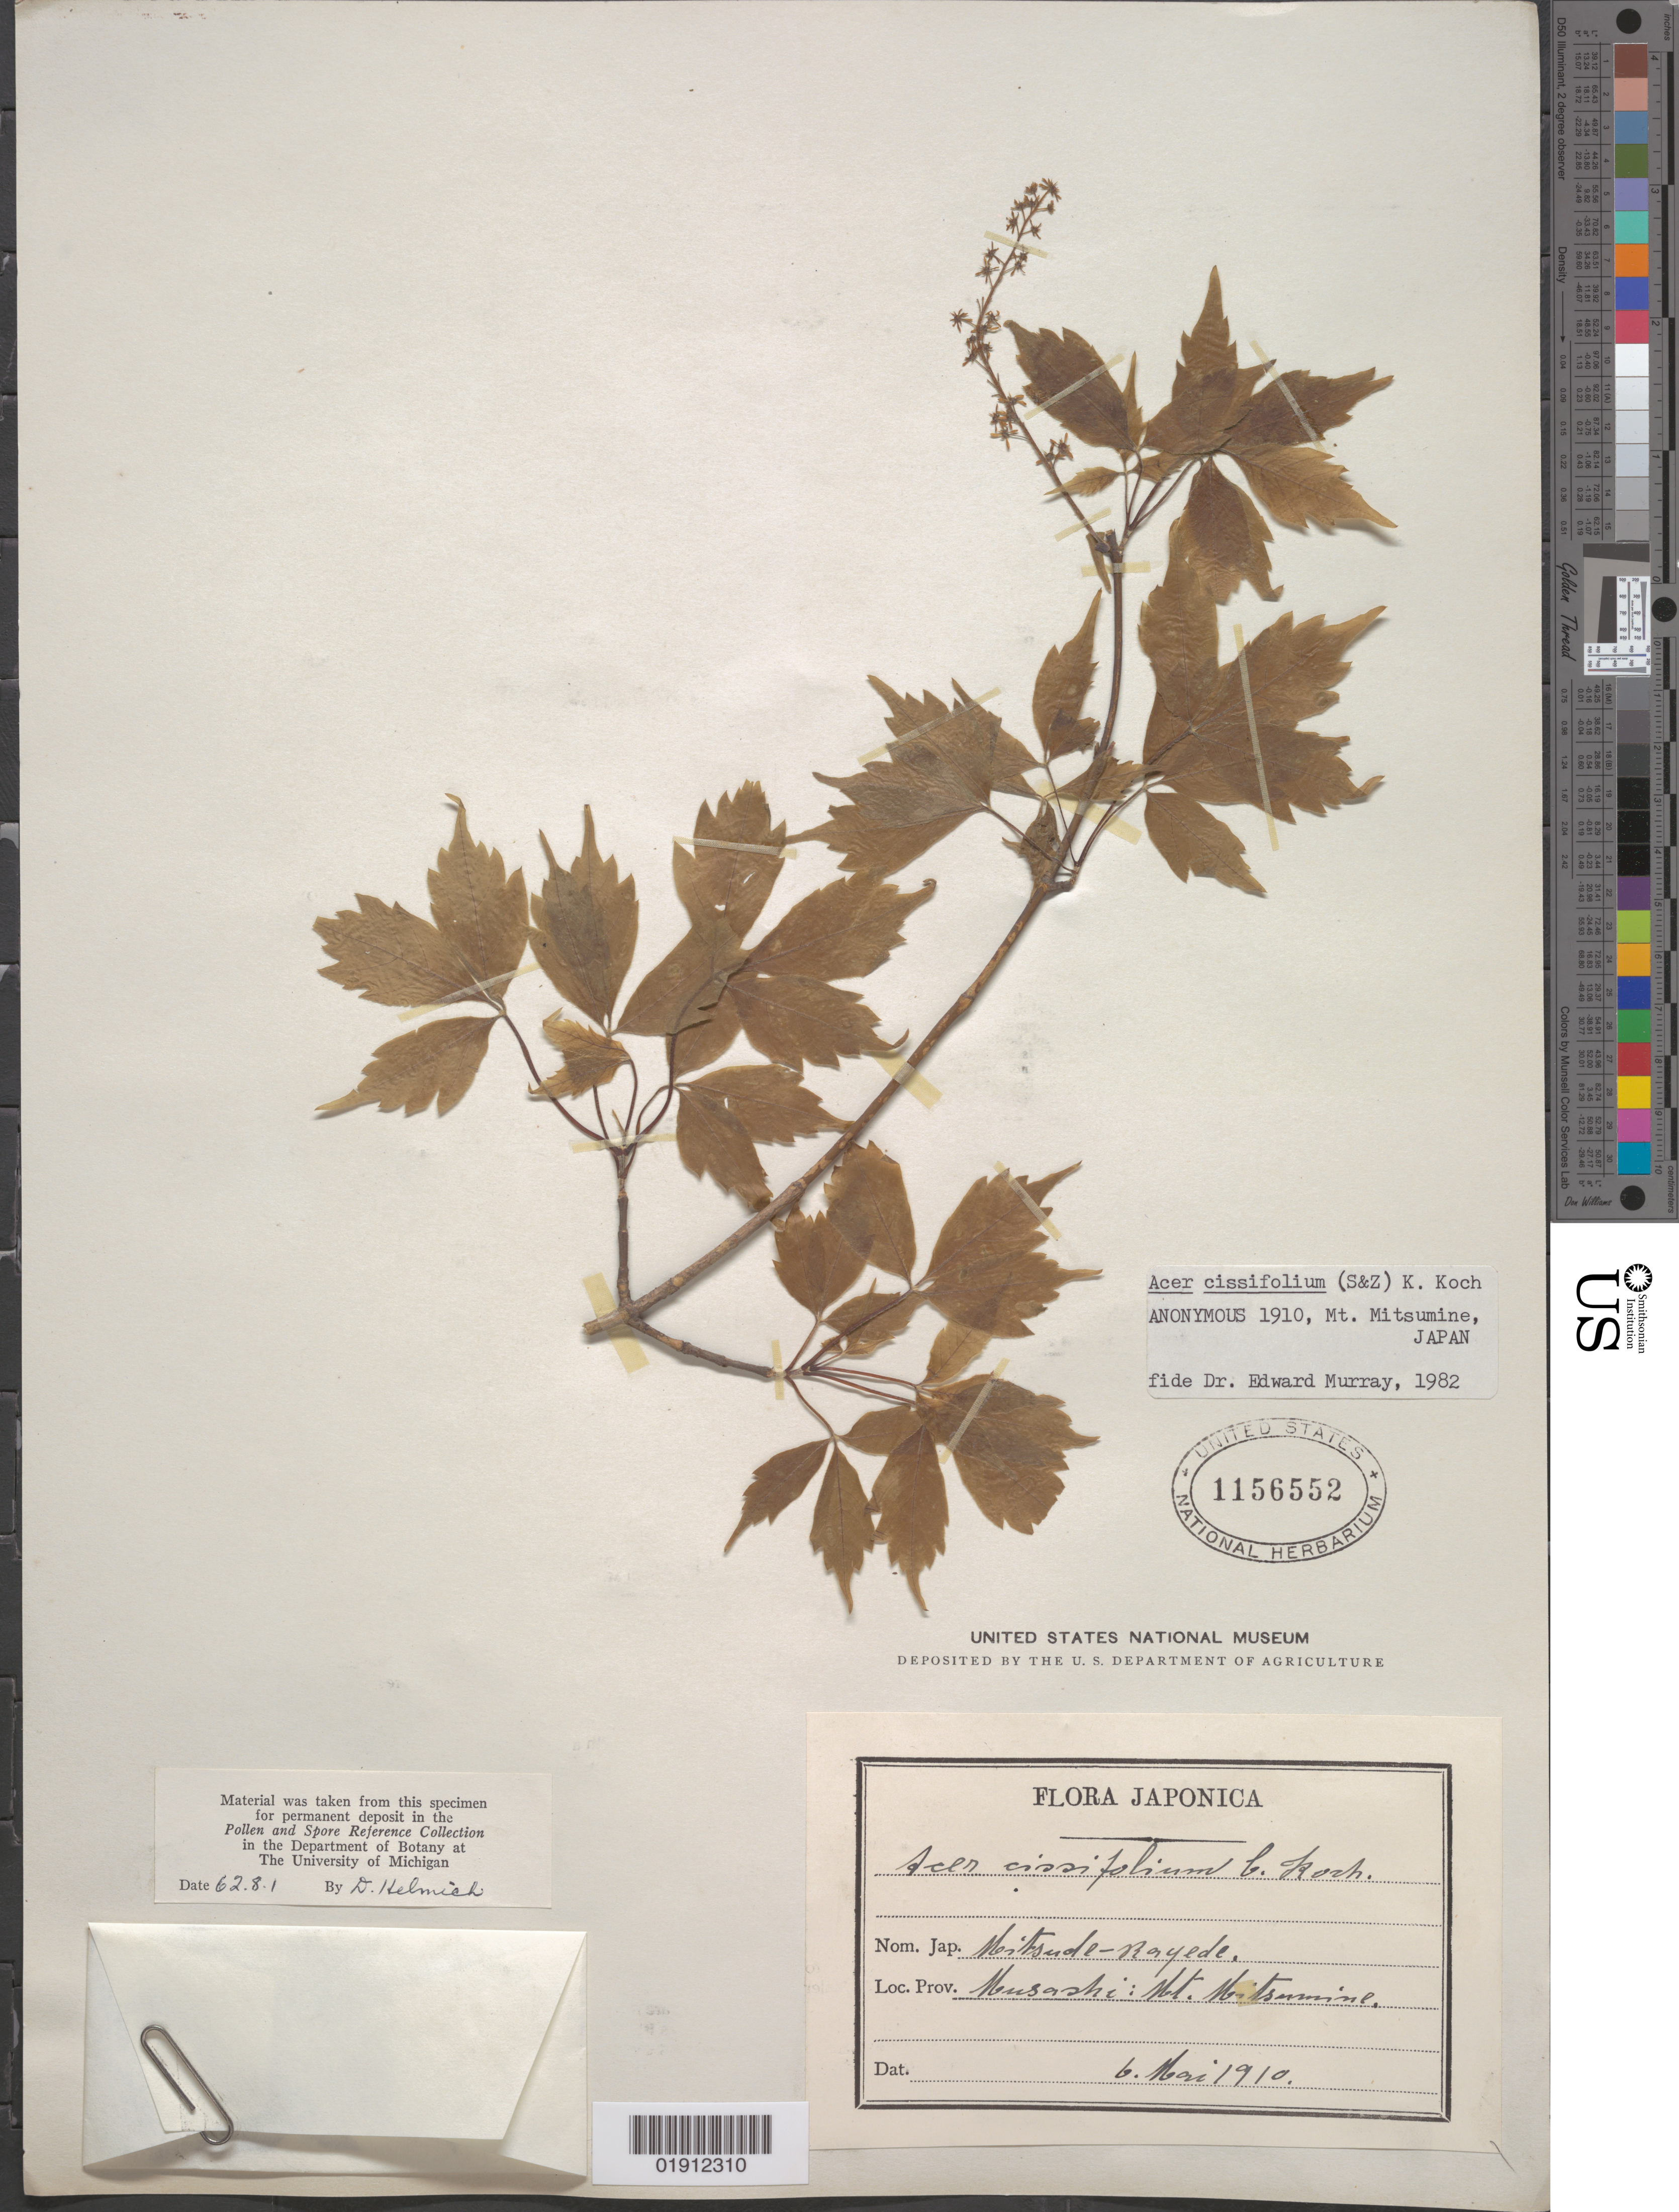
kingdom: Plantae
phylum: Tracheophyta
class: Magnoliopsida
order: Sapindales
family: Sapindaceae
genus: Acer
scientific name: Acer cissifolium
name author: (Siebold & Zucc.) K. Koch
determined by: Murray, Edward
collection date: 1910-05-06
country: Japan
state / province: Saitama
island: Honshu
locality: Musashi: Mt. Mitsumine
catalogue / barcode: US 1156552